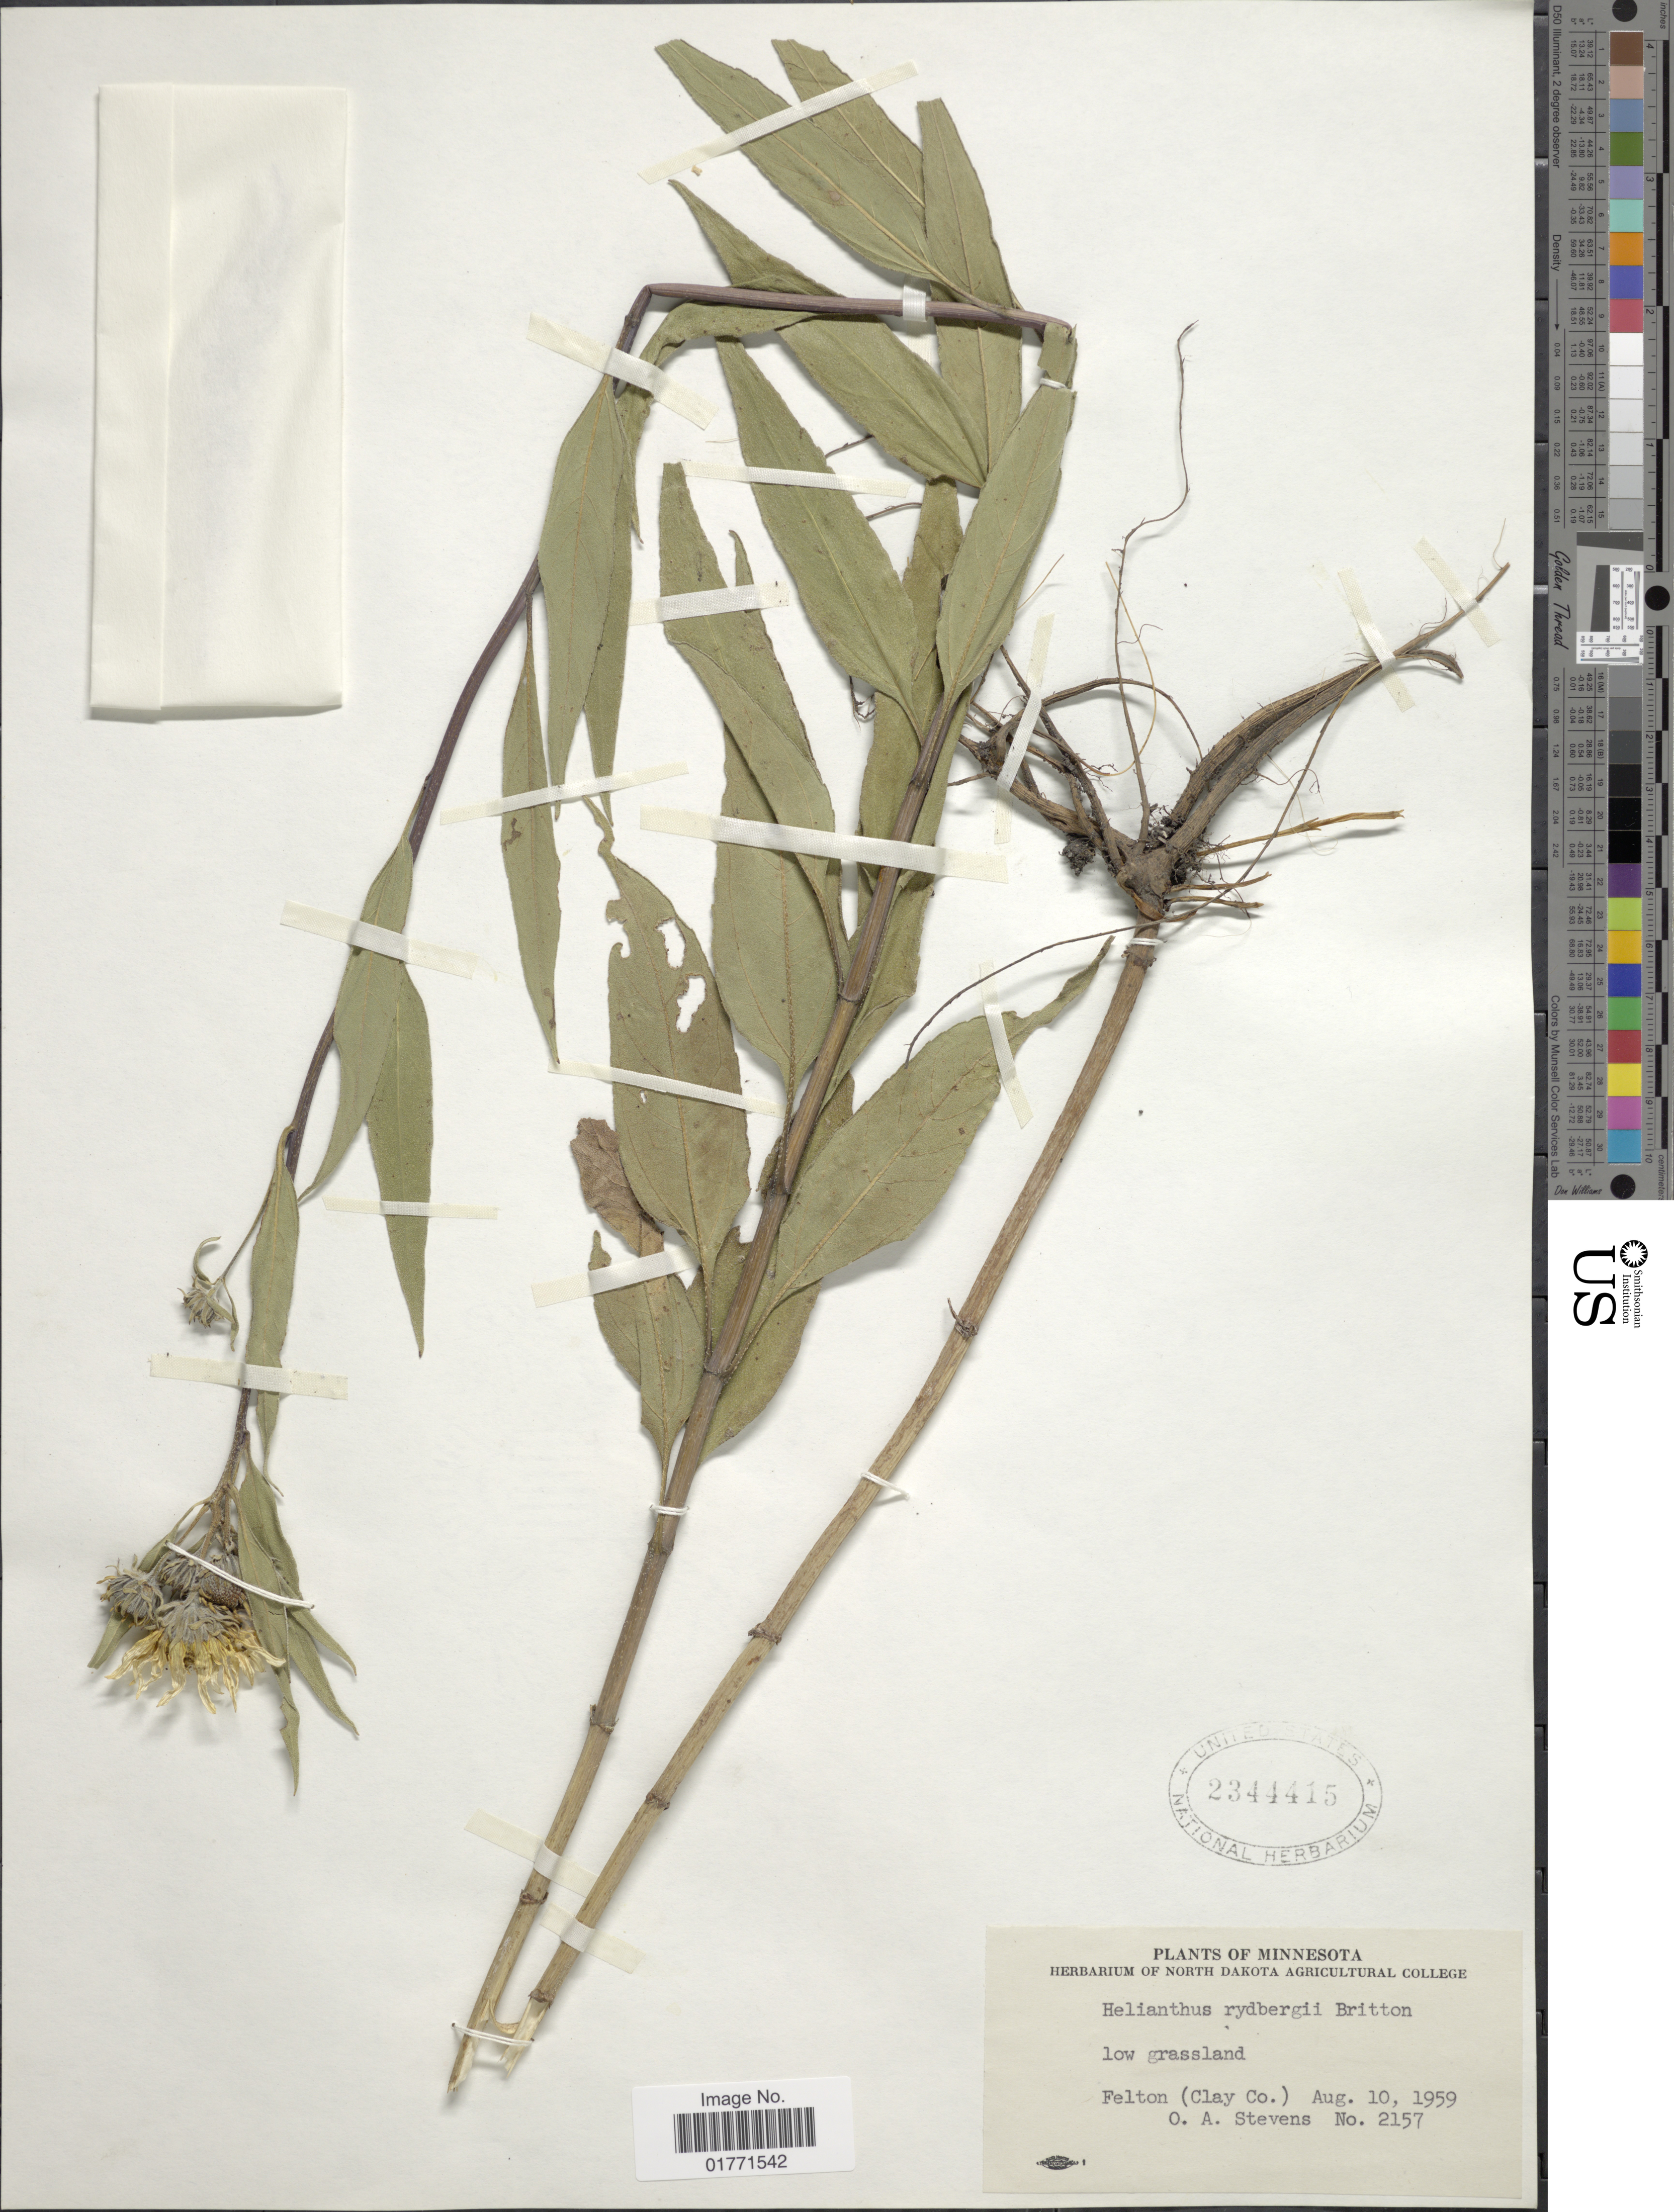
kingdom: Plantae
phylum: Tracheophyta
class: Magnoliopsida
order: Asterales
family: Asteraceae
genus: Helianthus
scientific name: Helianthus rydbergi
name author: Britton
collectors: O. A. Stevens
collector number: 2157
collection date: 1959-08-10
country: Canada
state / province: Alberta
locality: Felton (Clay Co.)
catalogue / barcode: US 2344415